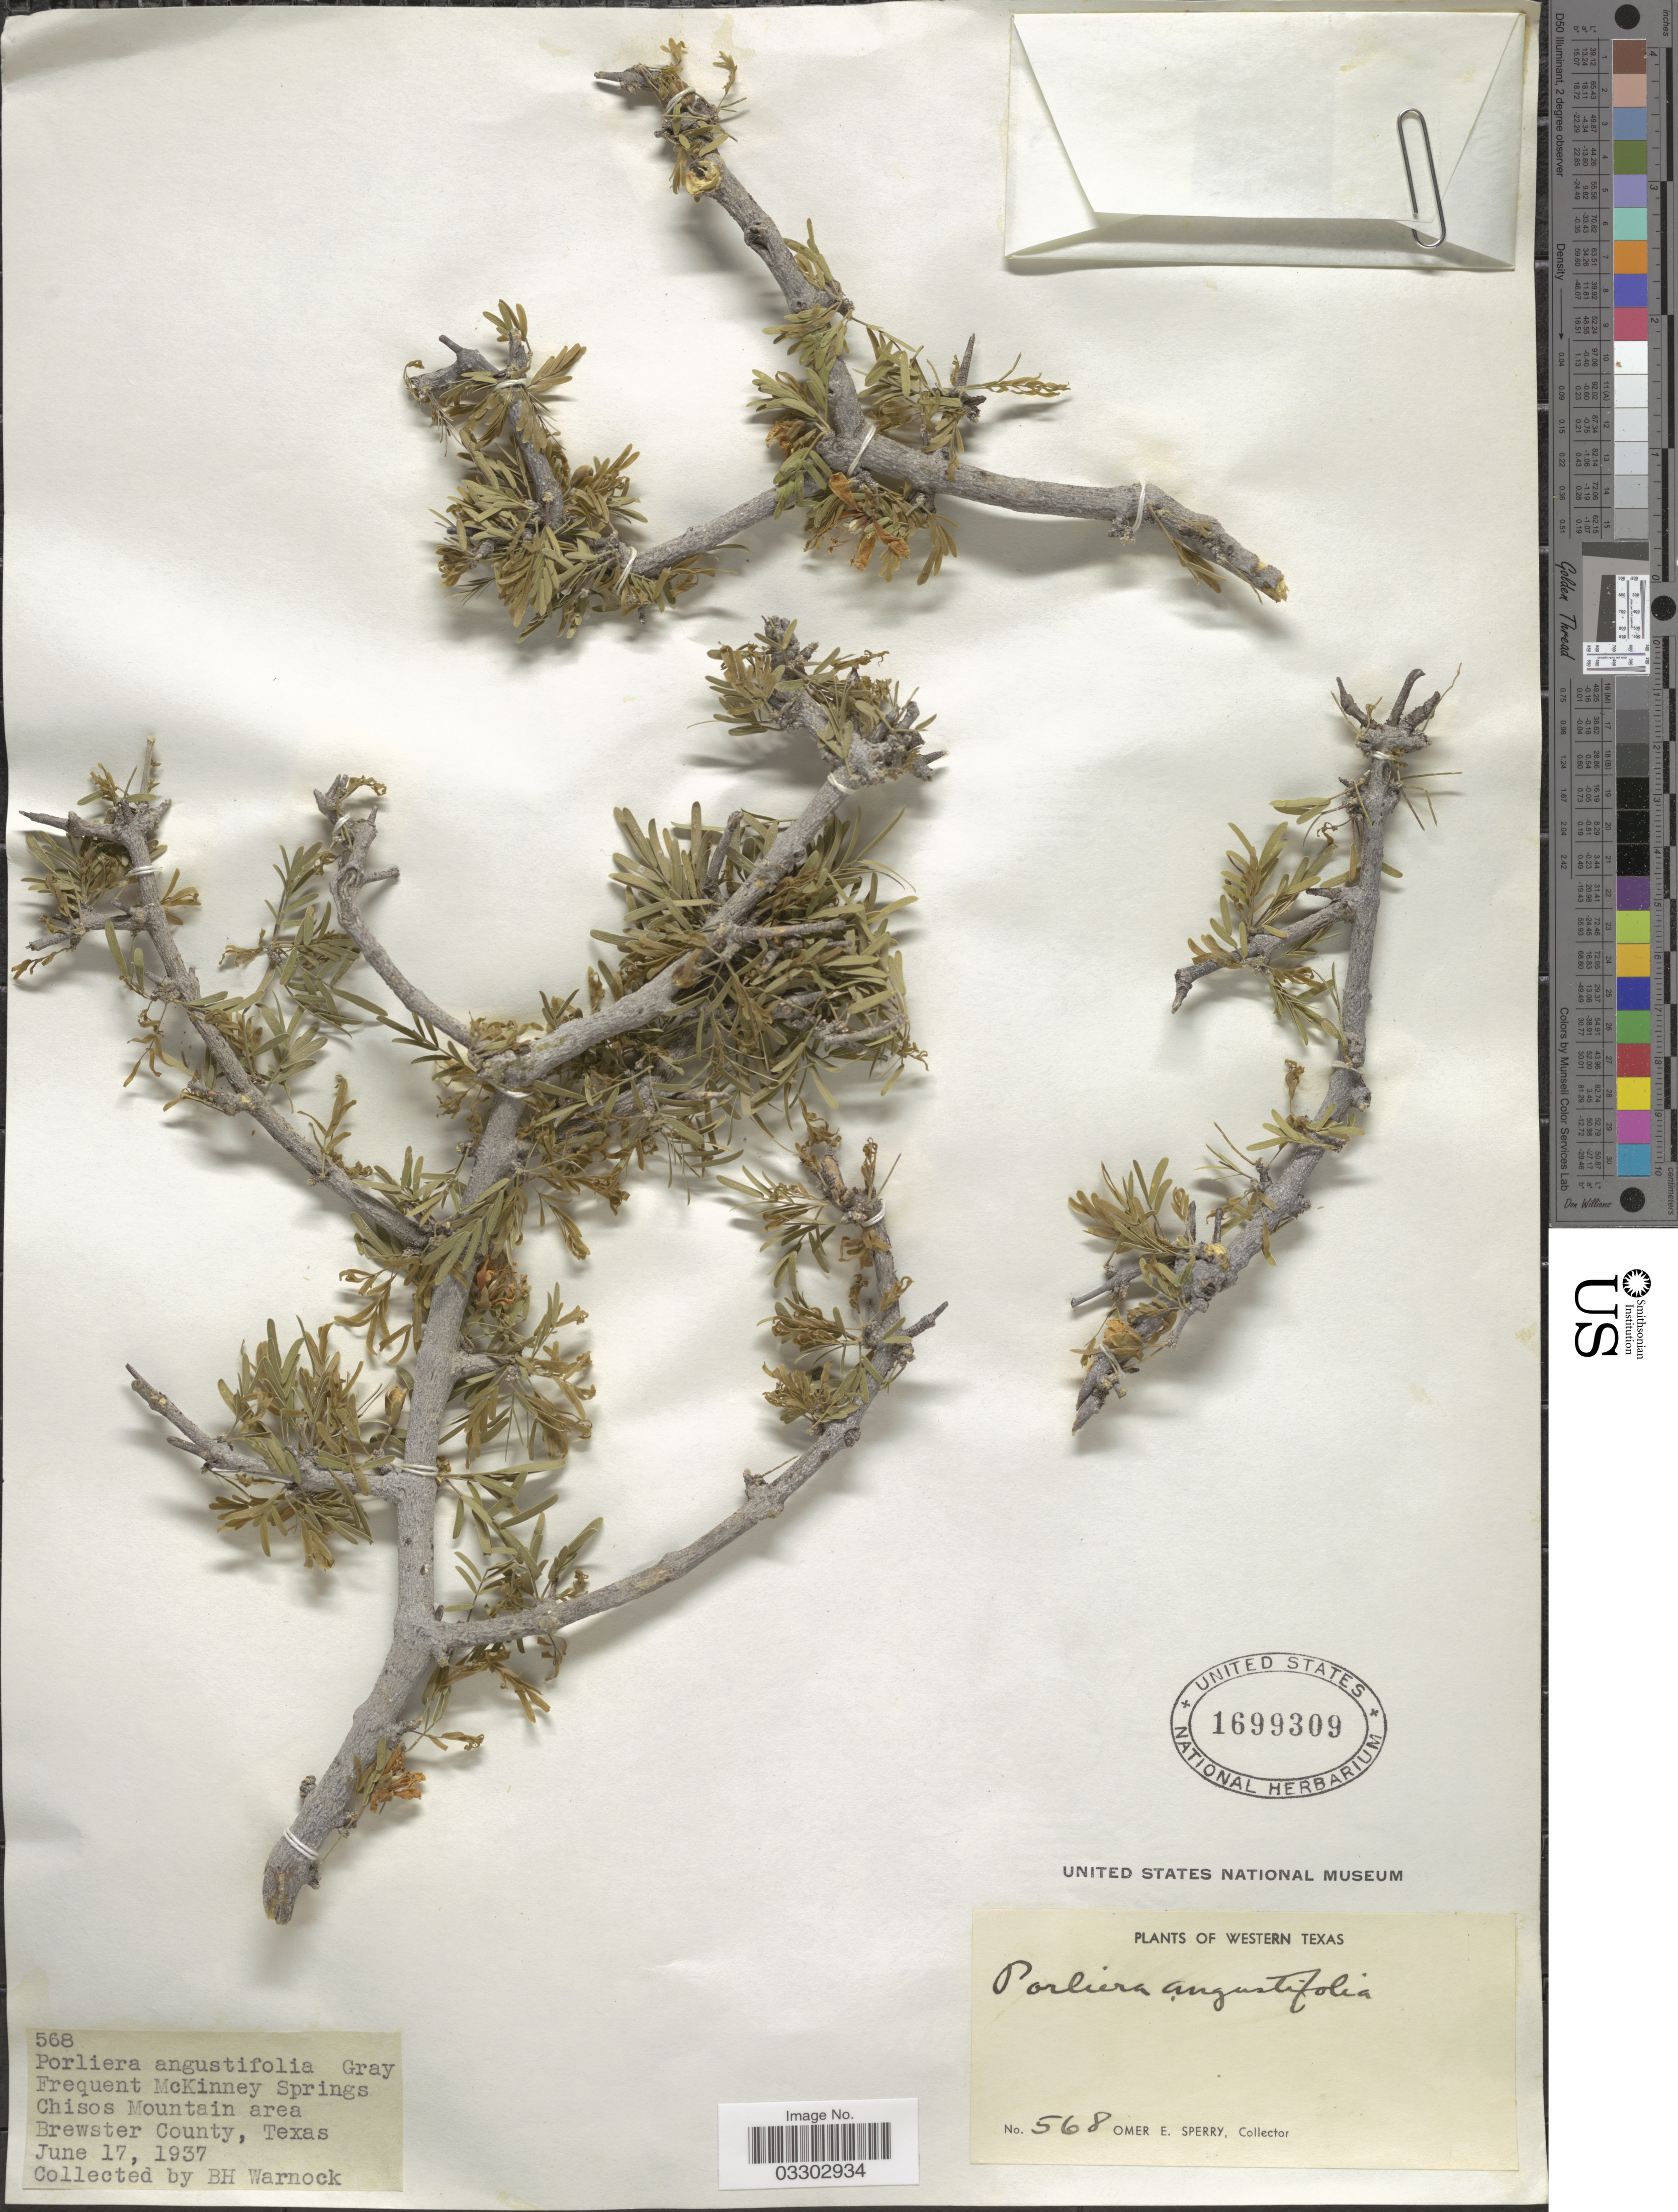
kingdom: Plantae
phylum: Tracheophyta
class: Magnoliopsida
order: Zygophyllales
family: Zygophyllaceae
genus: Guaiacum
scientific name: Guaiacum angustifolium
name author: Engelm.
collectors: B. H. Warnock & O. E. Sperry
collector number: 568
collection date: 1937-06-17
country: United States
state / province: Texas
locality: Western Texas. Frequent [unsure placement] McKinney Springs. Chisos Mountain area. Brewster County.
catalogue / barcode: US 1699309